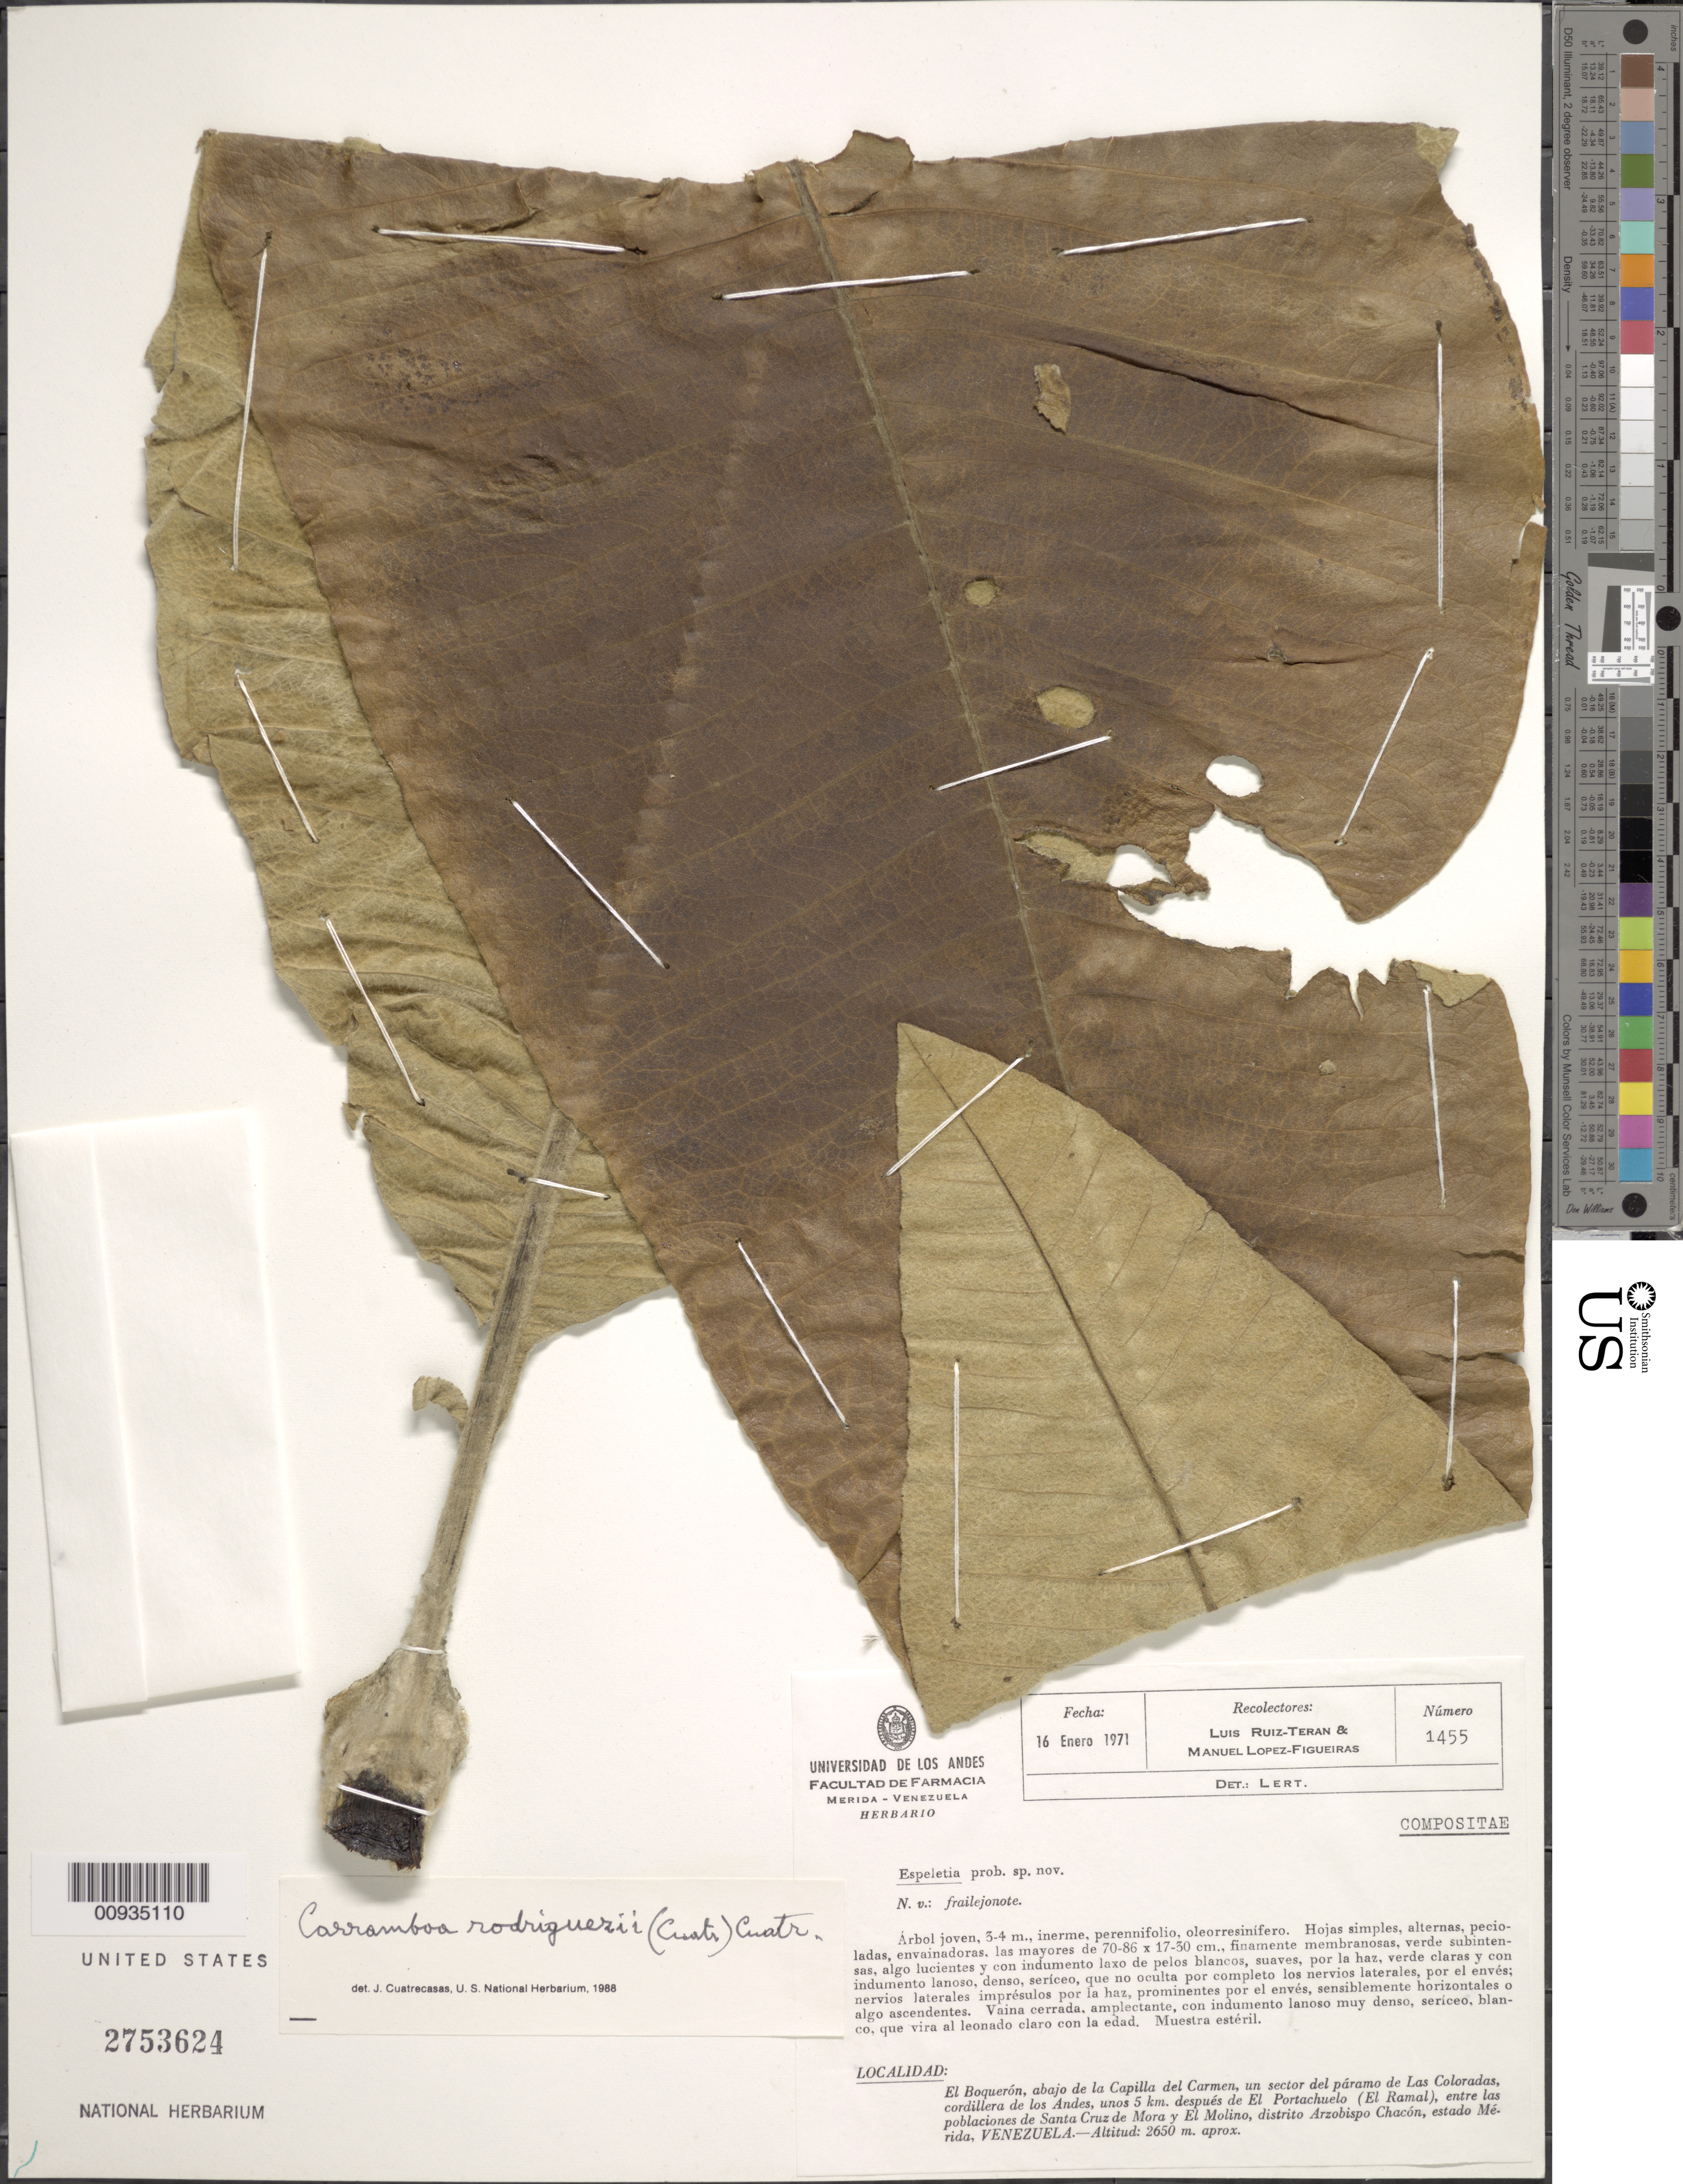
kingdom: Plantae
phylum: Tracheophyta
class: Magnoliopsida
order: Asterales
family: Asteraceae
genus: Carramboa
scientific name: Carramboa rodriguezii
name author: (Cuatrec.) Cuatrec.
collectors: R. Riina & M. López Figueiras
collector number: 1455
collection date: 1971-01-16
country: Venezuela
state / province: Mérida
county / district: Arzobispo Chacón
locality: El Boquerón, abajo de la Capilla del Carmen, un sector del páramo de Las Coloradas, cordillera de los Andes, unos 5 km. después de El Portachuelo (El Ramal), entre las poblaciones de Santa Cruz de Mora y El Molino.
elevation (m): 2650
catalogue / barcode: US 2753624